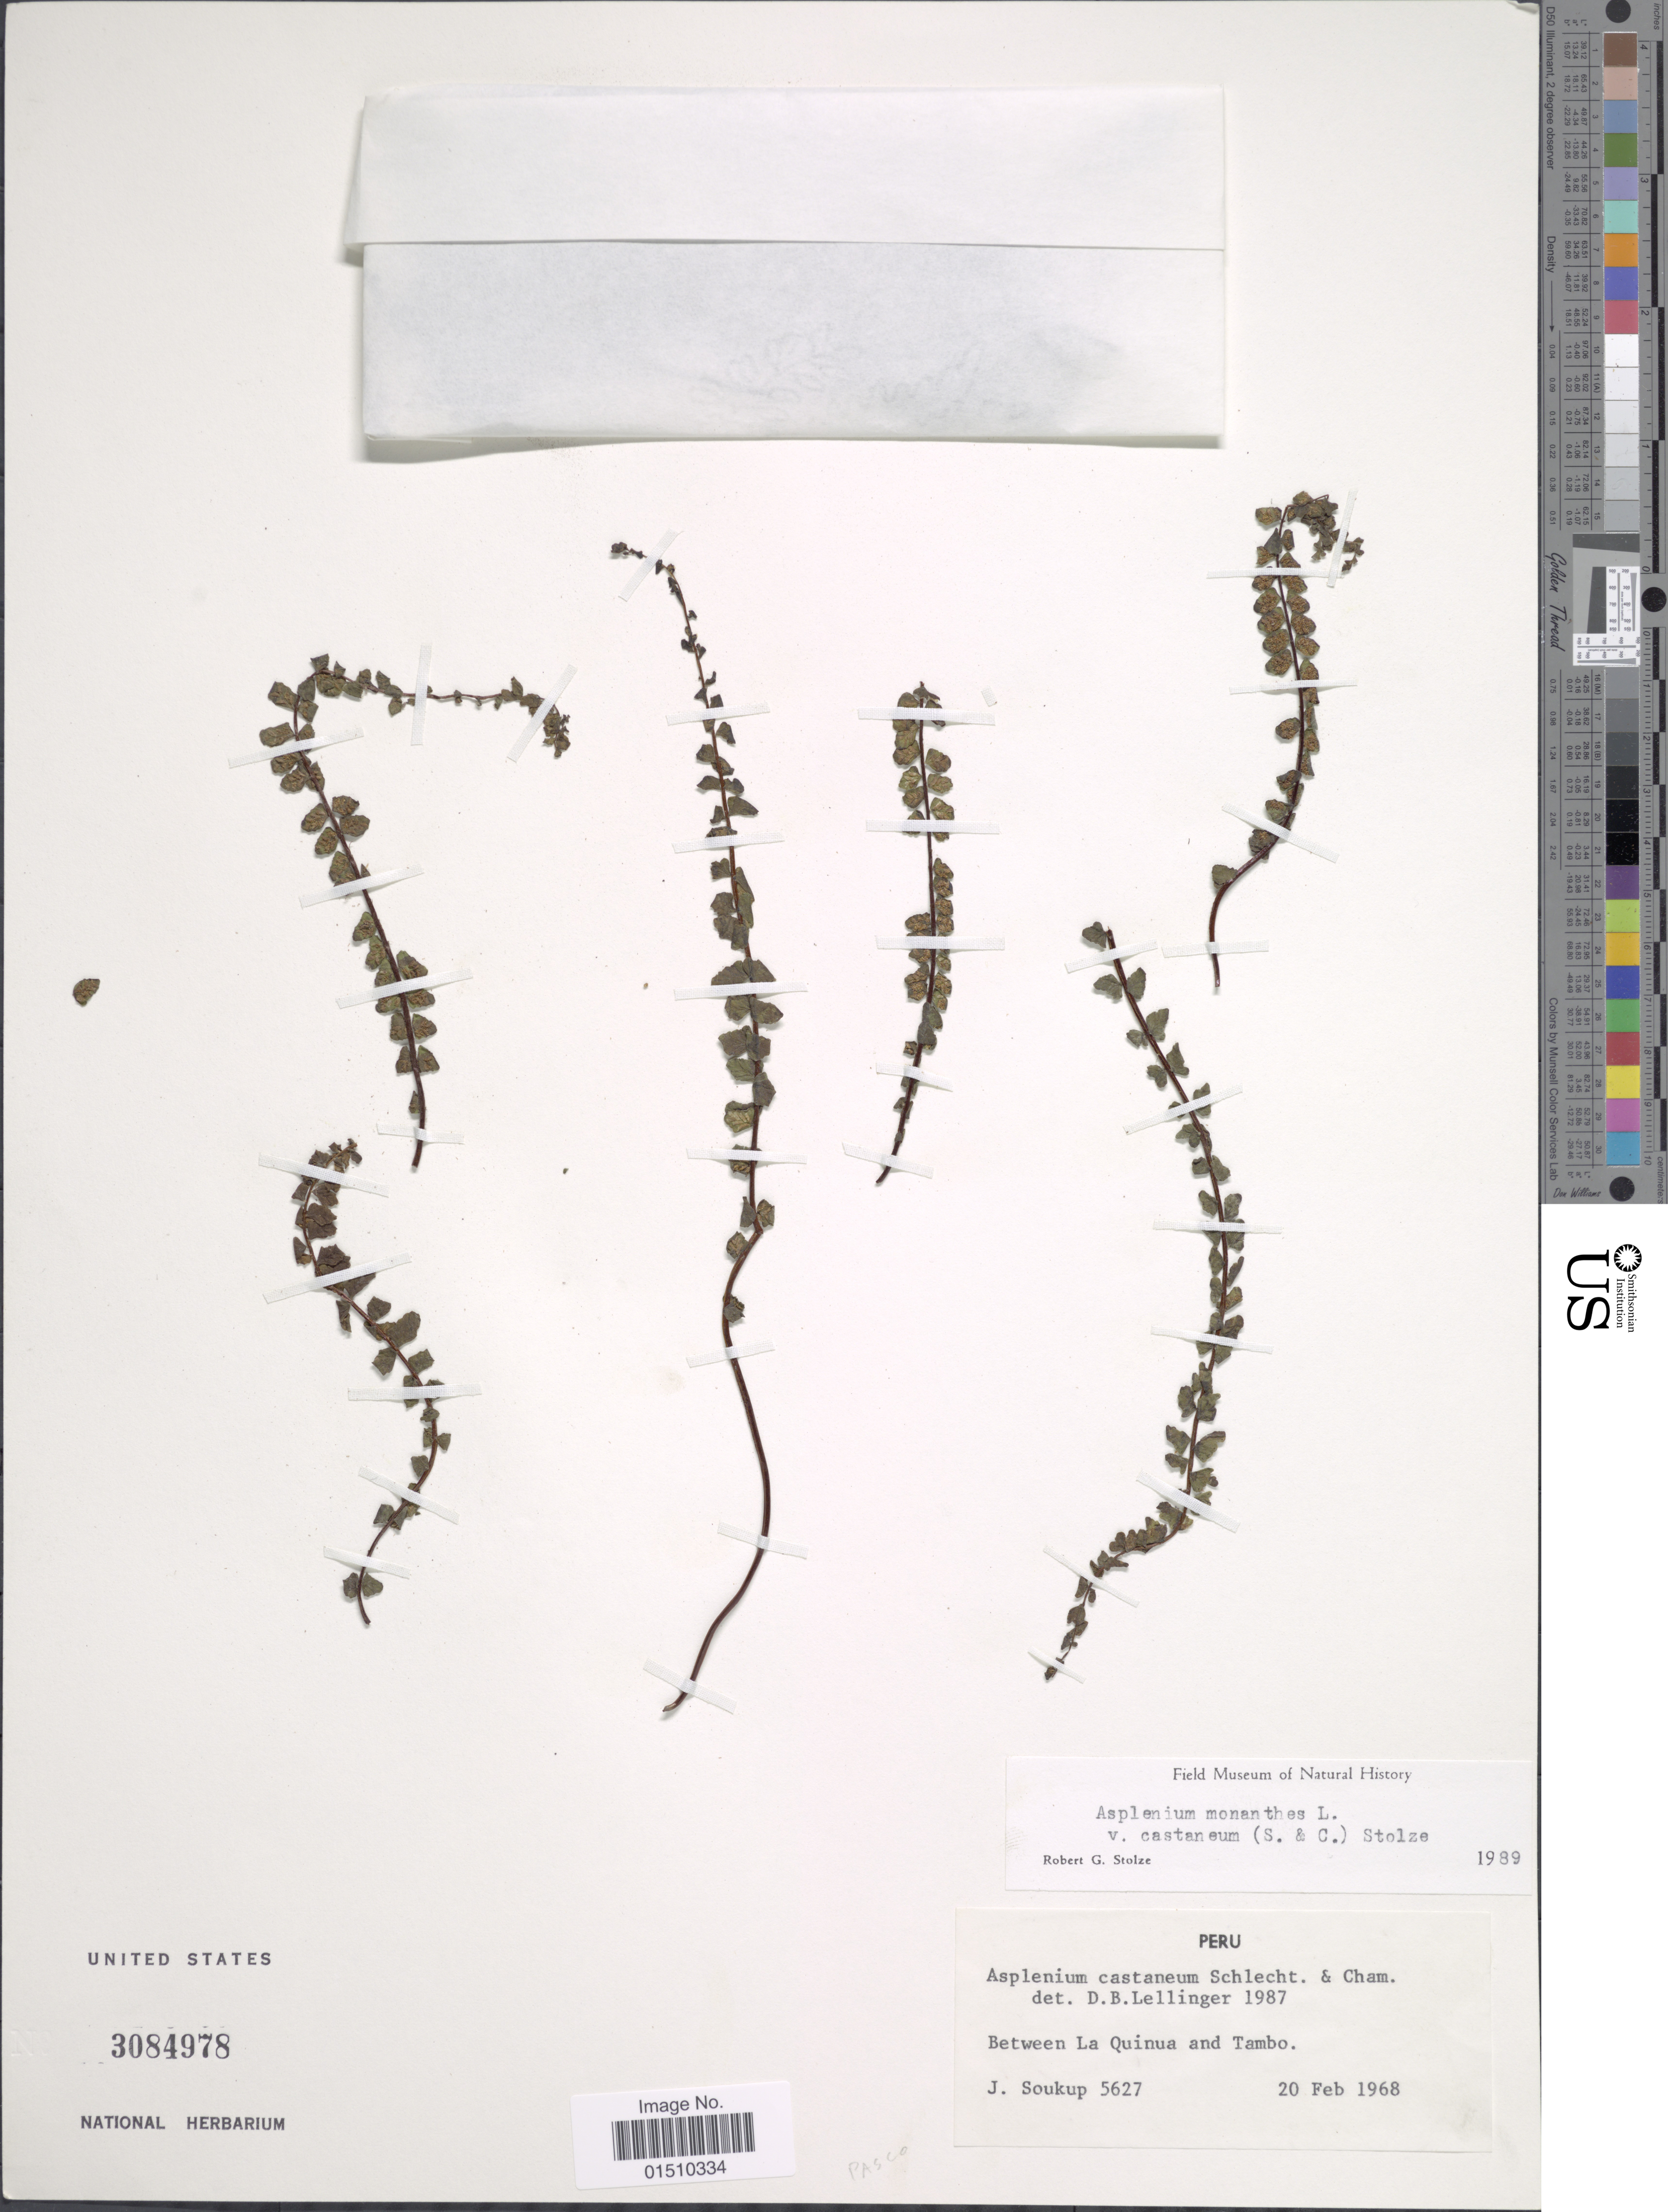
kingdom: Plantae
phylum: Tracheophyta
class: Polypodiopsida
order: Polypodiales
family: Aspleniaceae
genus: Asplenium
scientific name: Asplenium castaneum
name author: Schltdl. & Cham.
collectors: J. Soukup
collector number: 5627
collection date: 1968-02-20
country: Peru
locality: Peru, between La Quinua and Tambo.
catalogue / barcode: US 3084978